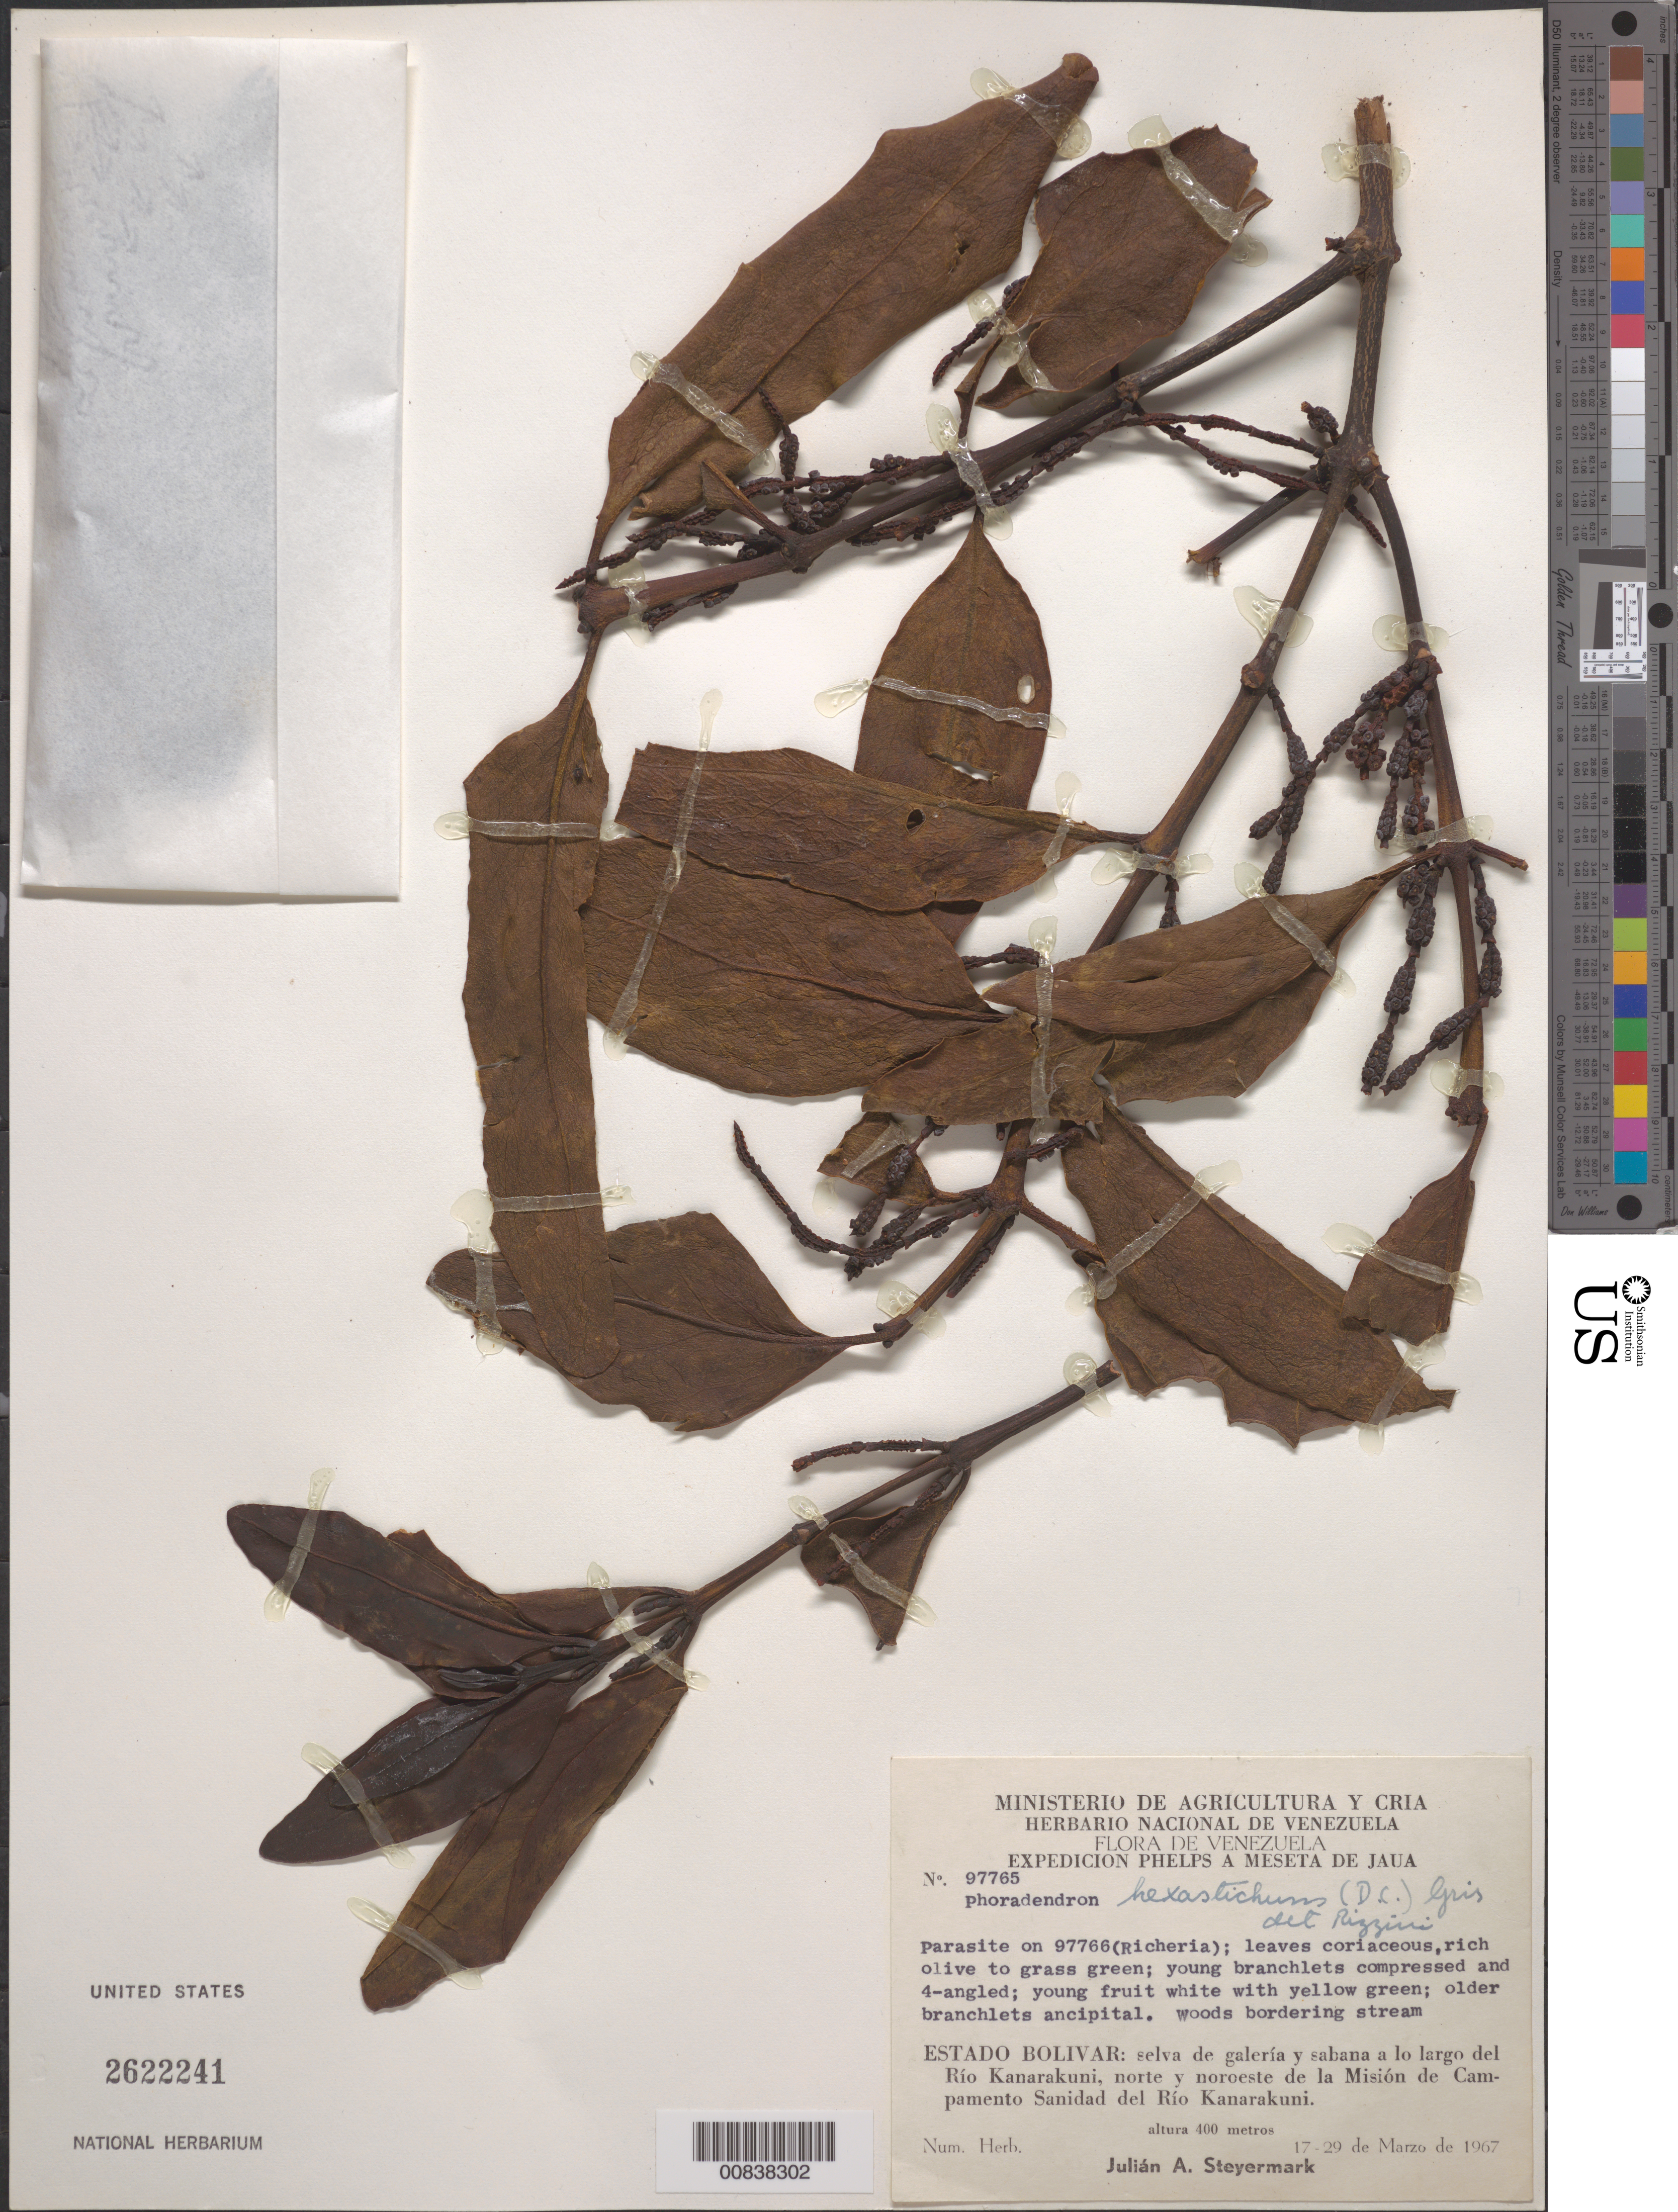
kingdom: Plantae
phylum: Tracheophyta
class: Magnoliopsida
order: Santalales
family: Viscaceae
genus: Phoradendron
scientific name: Phoradendron hexastichum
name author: (DC.) Griseb.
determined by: Rizzini, Carlos T.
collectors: J. Steyermark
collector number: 97765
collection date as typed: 17-Mar-67 to 29-Mar-67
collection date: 1967-03-17/1967-03-29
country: Venezuela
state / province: Bolívar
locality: Río Kanarakuni, N and NW of Mision de Campamento Sanidad del Río Kanarakuni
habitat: Gallery forest and savanna along river; woods bordering stream; on tree(? See notes)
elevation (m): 400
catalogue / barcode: US 2622241